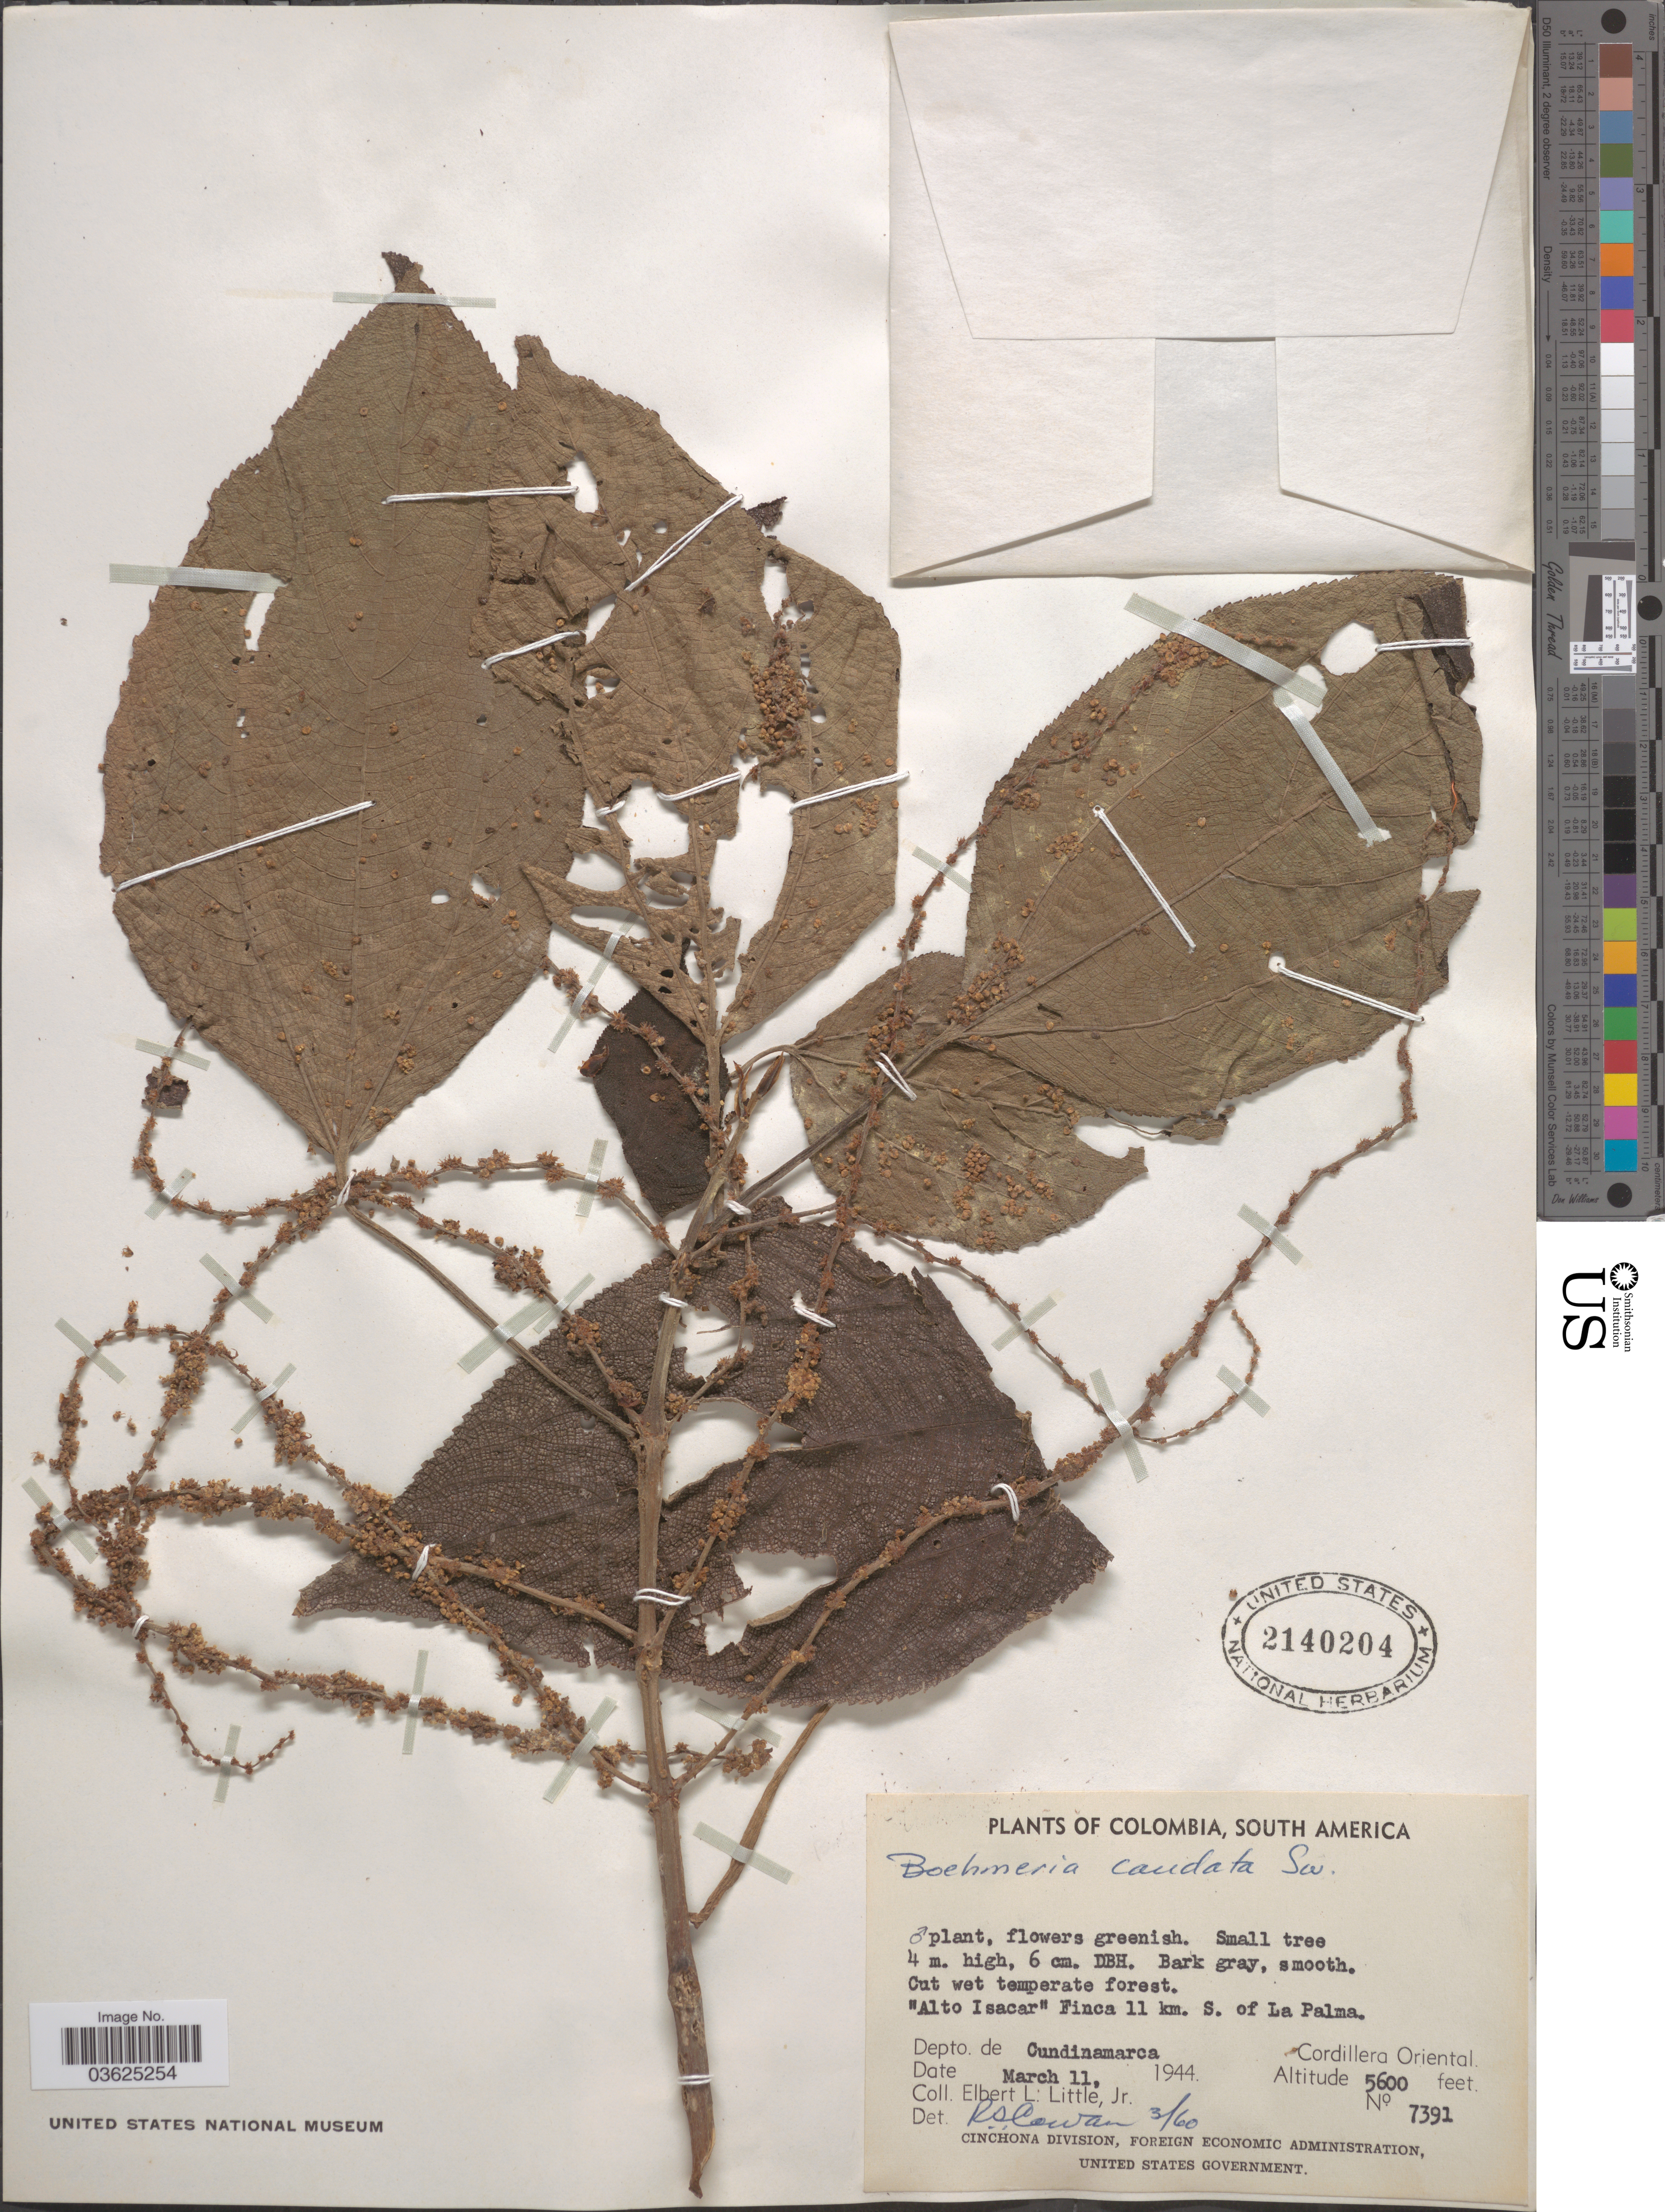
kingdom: Plantae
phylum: Tracheophyta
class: Magnoliopsida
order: Rosales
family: Urticaceae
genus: Boehmeria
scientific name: Boehmeria caudata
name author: Sw.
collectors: E. L. Little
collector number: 7391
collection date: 1944-03-11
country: Colombia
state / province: Cundinamarca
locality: Alto Isacar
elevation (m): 1707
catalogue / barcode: US 2140204